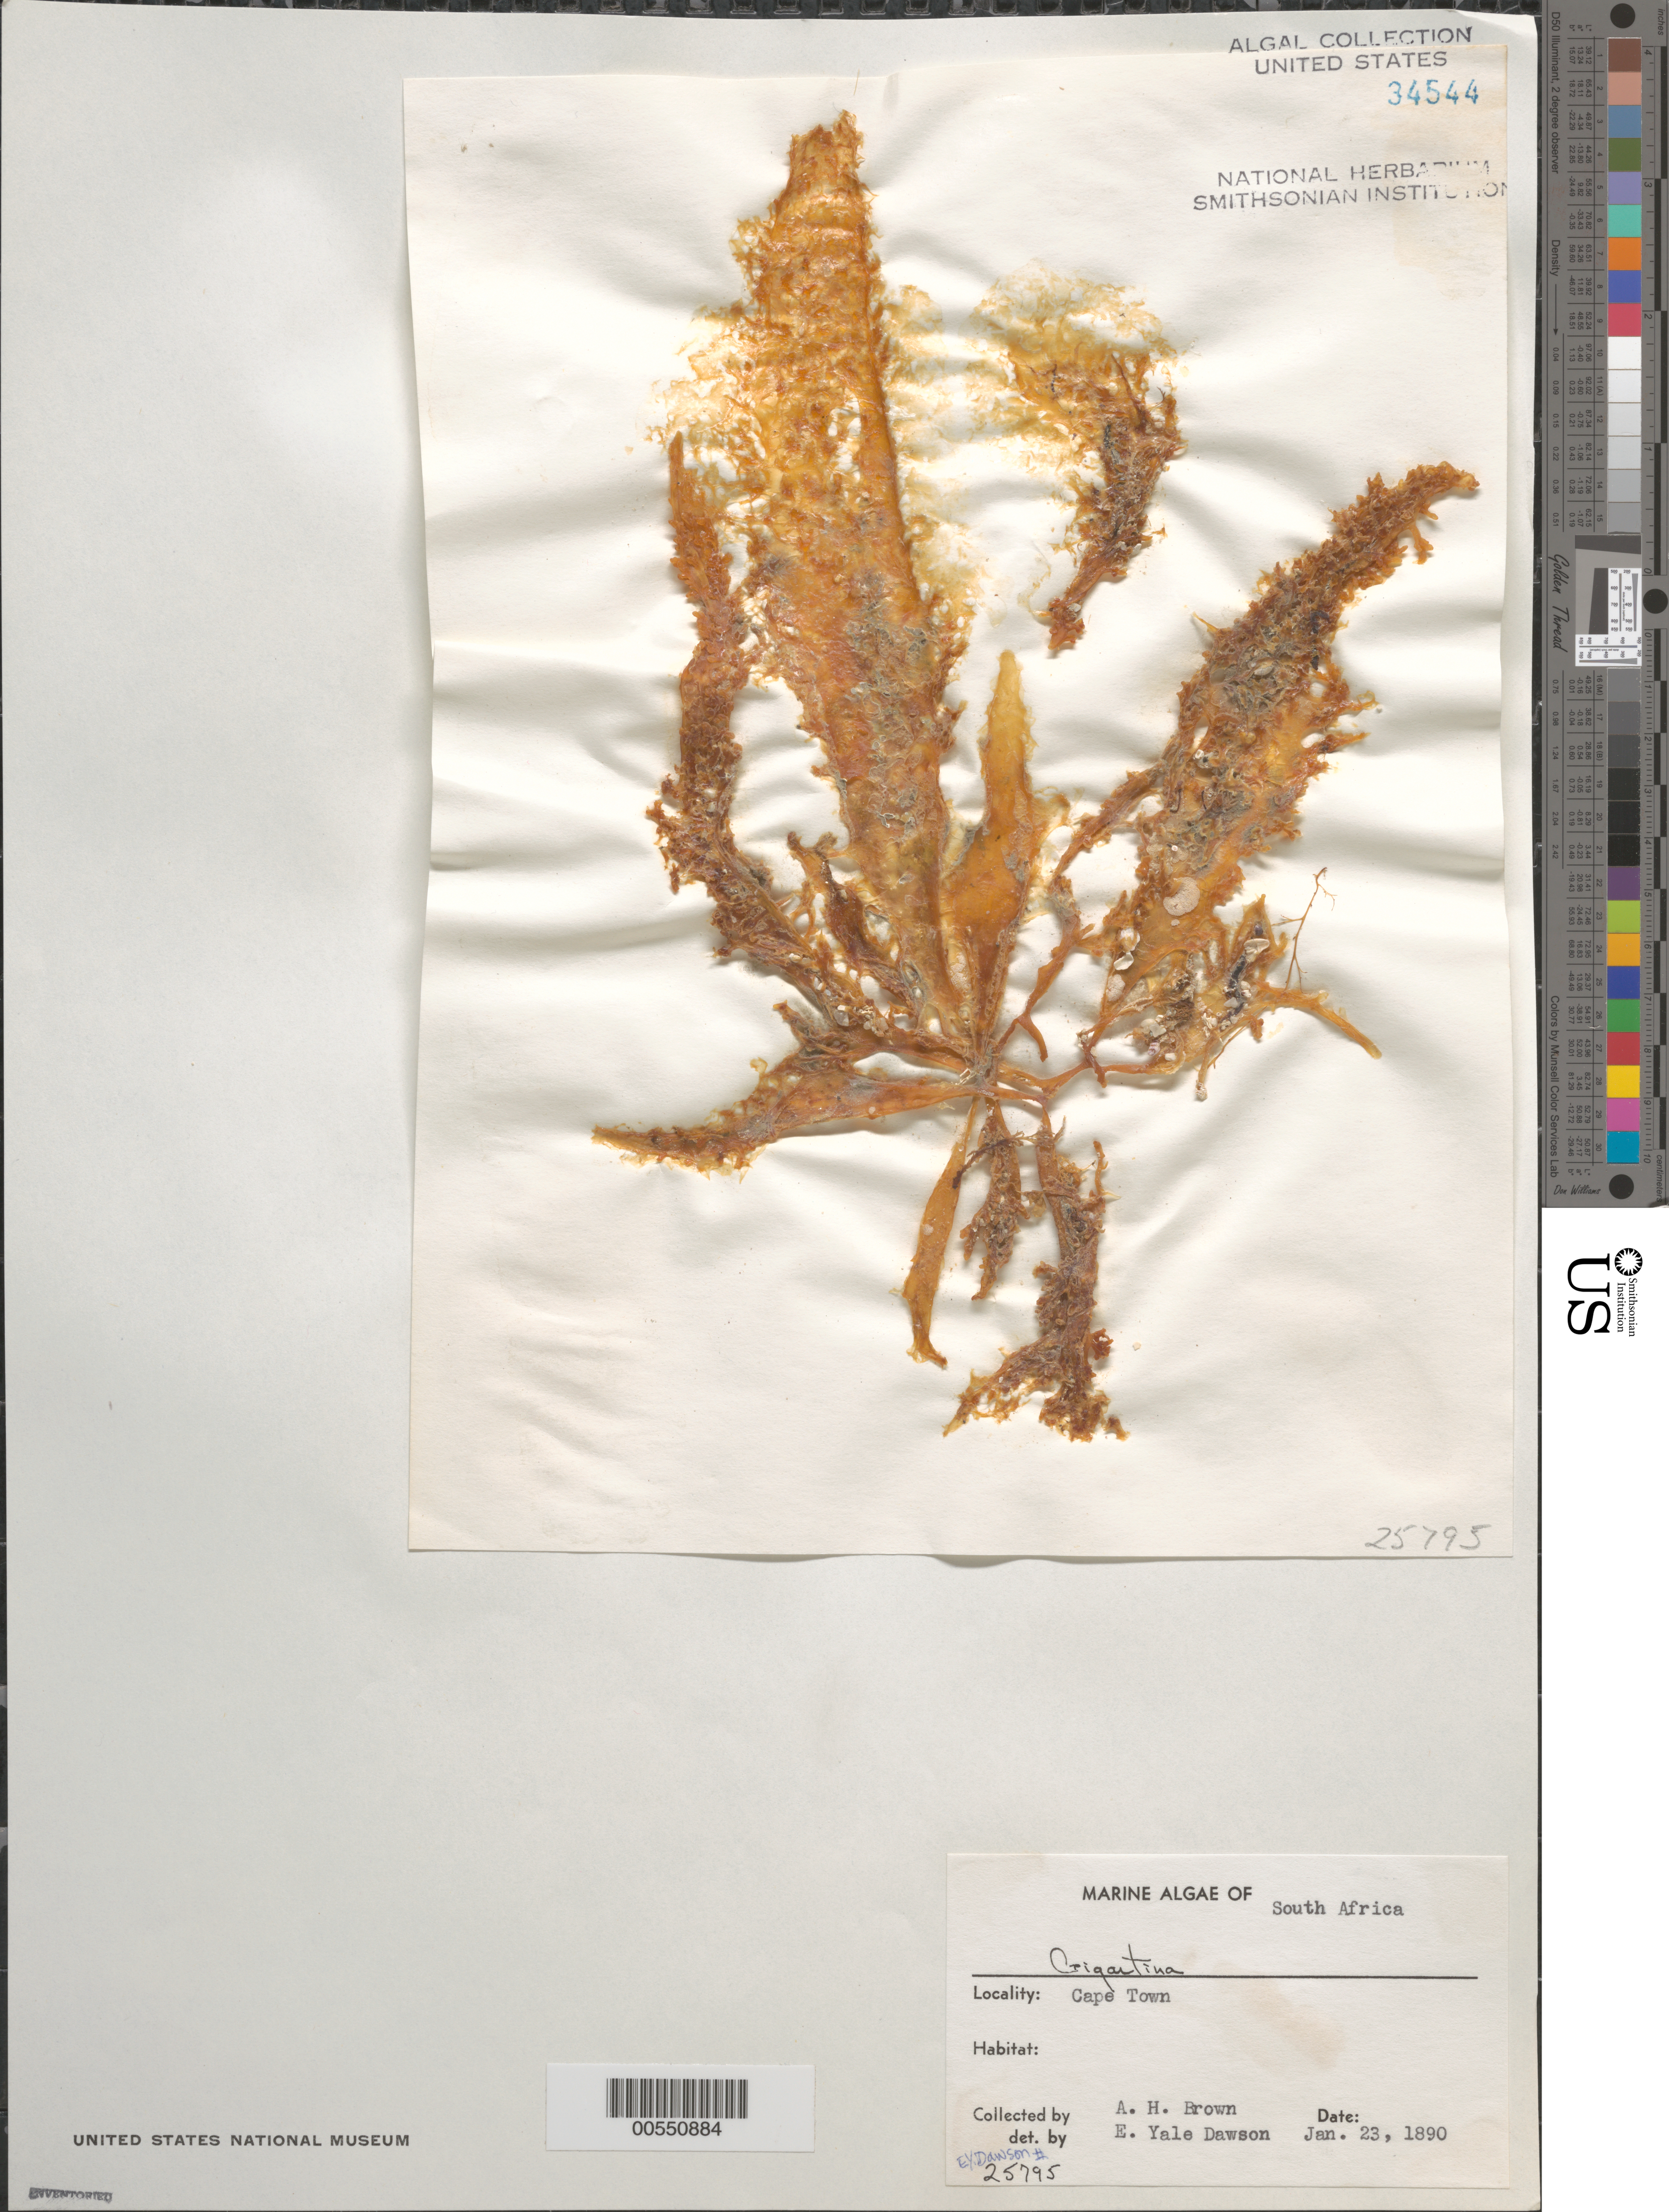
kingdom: Plantae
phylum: Rhodophyta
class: Florideophyceae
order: Gigartinales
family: Gigartinaceae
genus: Gigartina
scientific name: Gigartina sp.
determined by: Dawson, E. Y.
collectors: A. H. Brown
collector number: EYD 25795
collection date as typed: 23 Jan 1890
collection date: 1890-01-23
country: South Africa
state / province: Western Cape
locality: Cape town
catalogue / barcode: US 34544